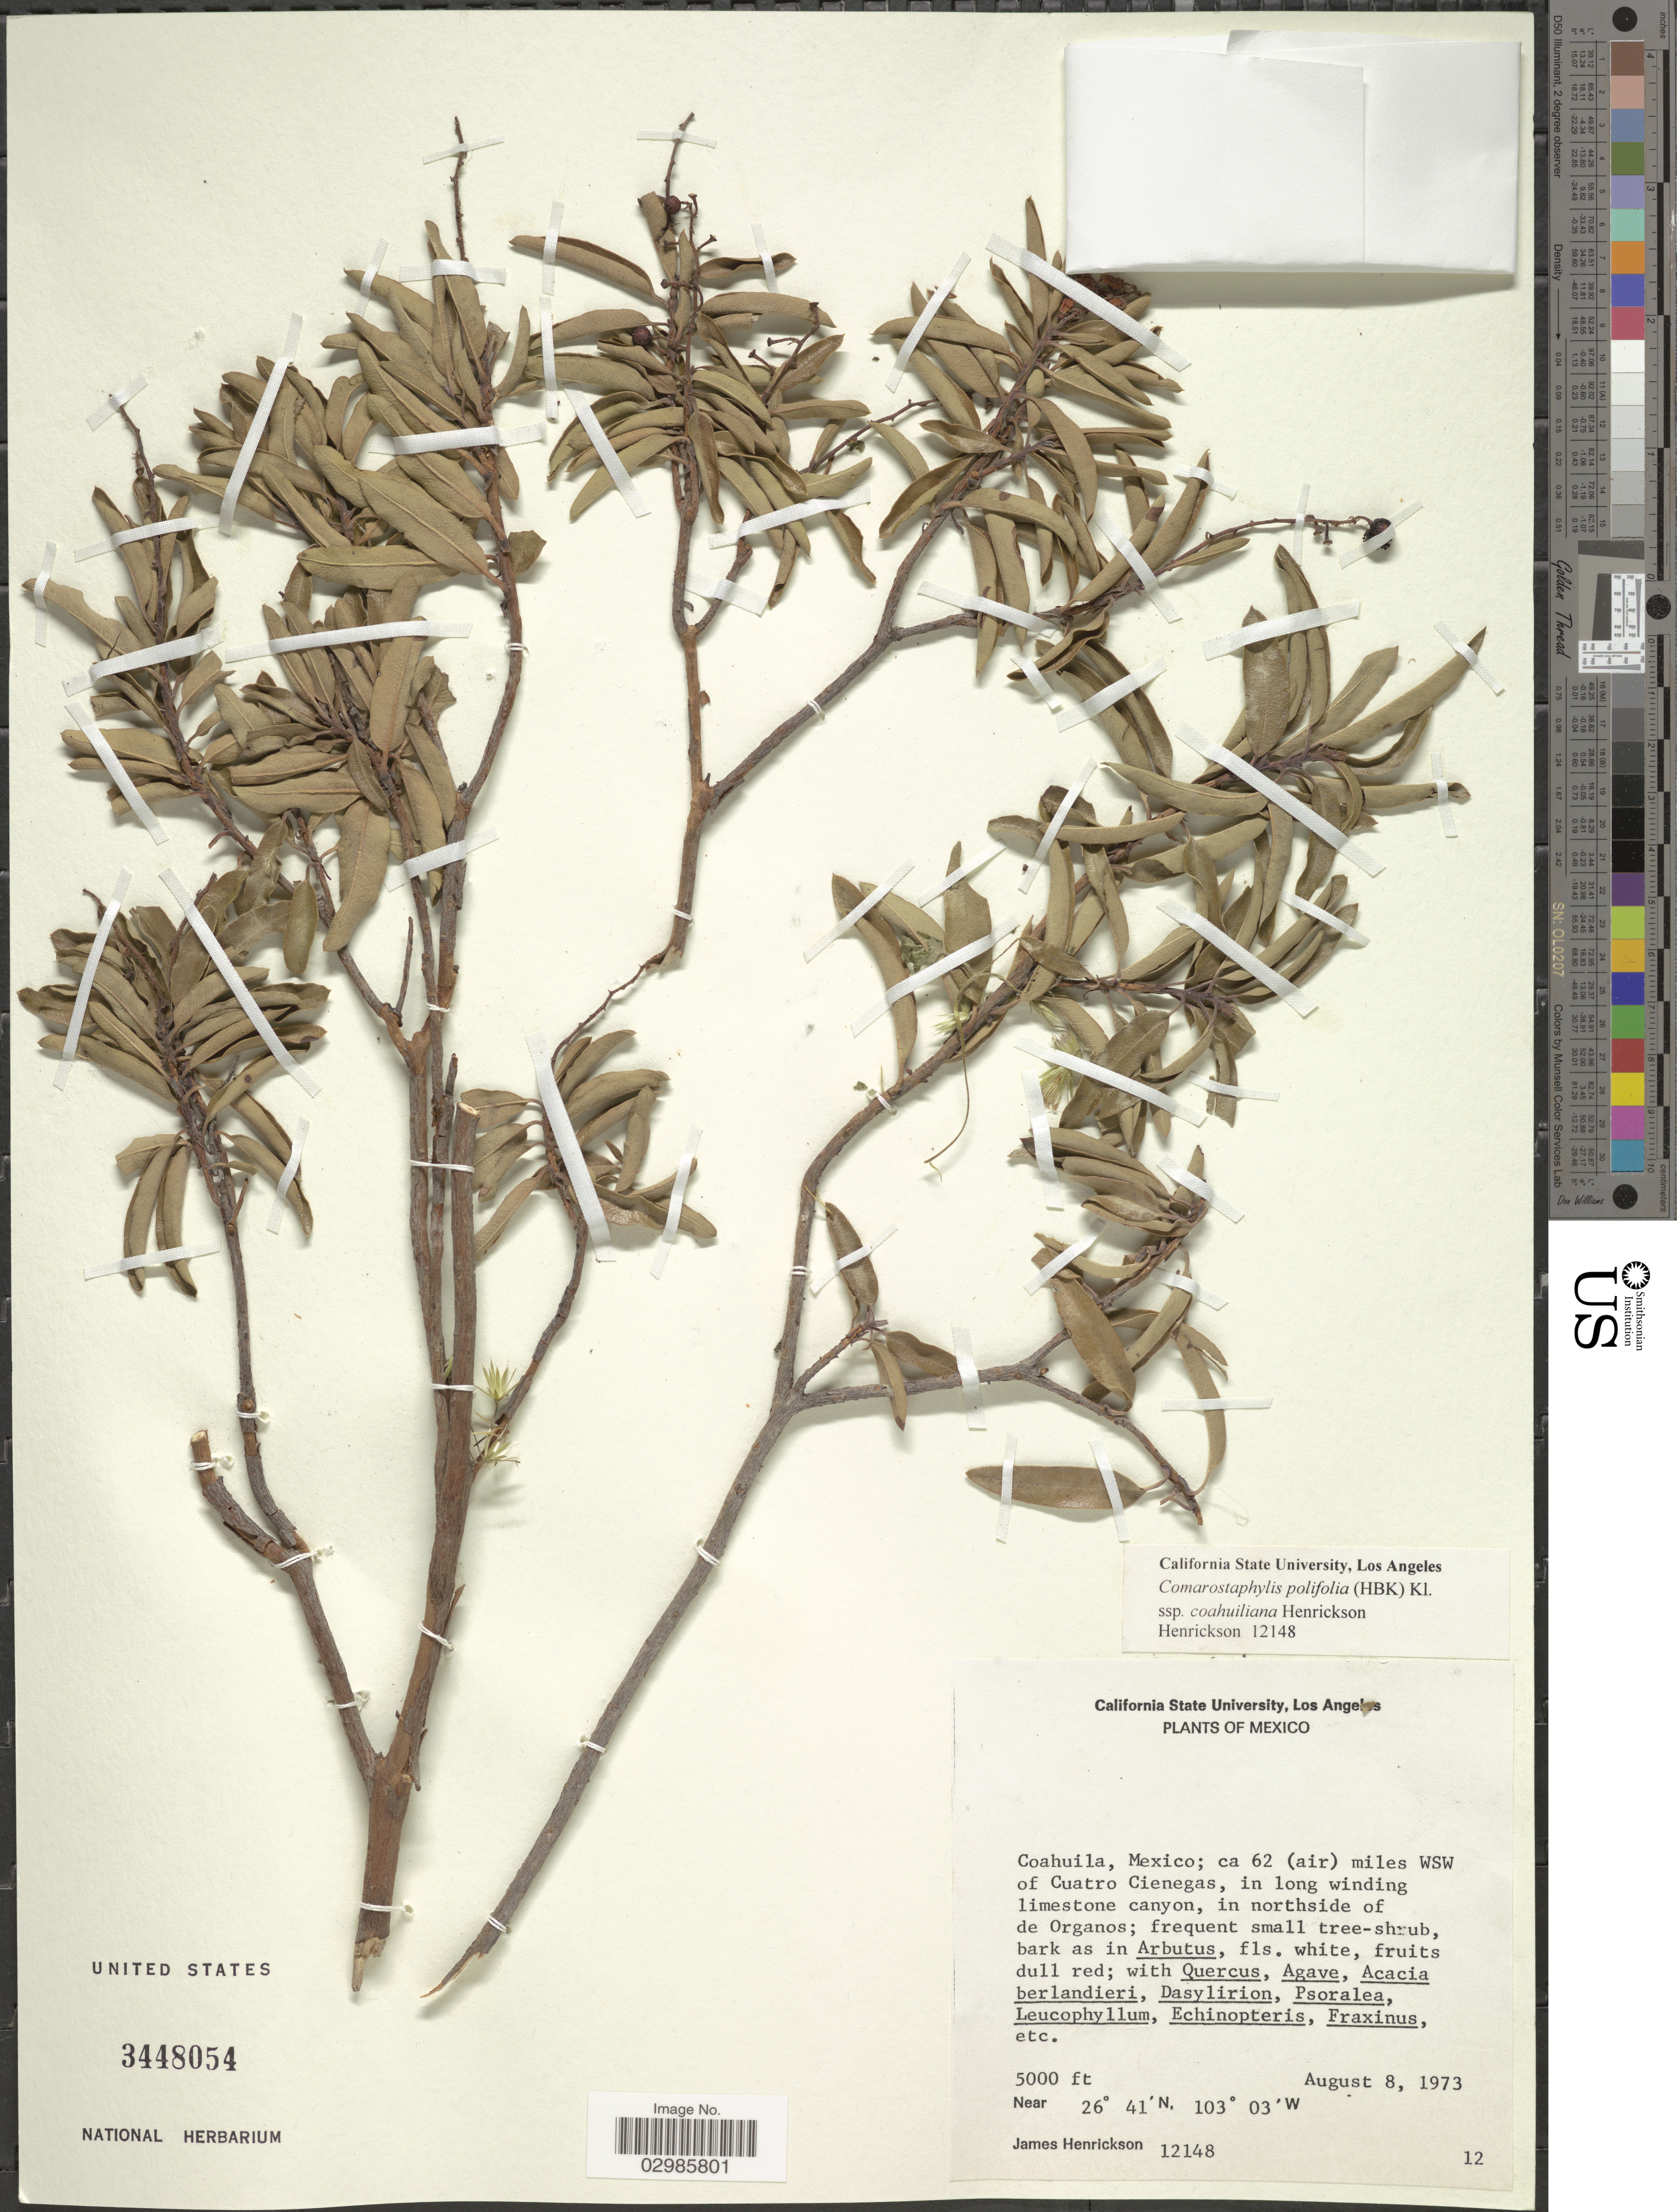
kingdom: Plantae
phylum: Tracheophyta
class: Magnoliopsida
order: Ericales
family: Ericaceae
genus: Comarostaphylis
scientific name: Comarostaphylis polifolia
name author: (Kunth) Zucc. ex Klotzsch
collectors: J. Henrickson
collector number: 12148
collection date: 1973-08-08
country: Mexico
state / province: Coahuila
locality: Ca 62 (air) miles WSW of Cuatro Cienegas, in long winding limestone canyon, in northside of de Organos.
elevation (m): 1524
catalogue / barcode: US 3448054